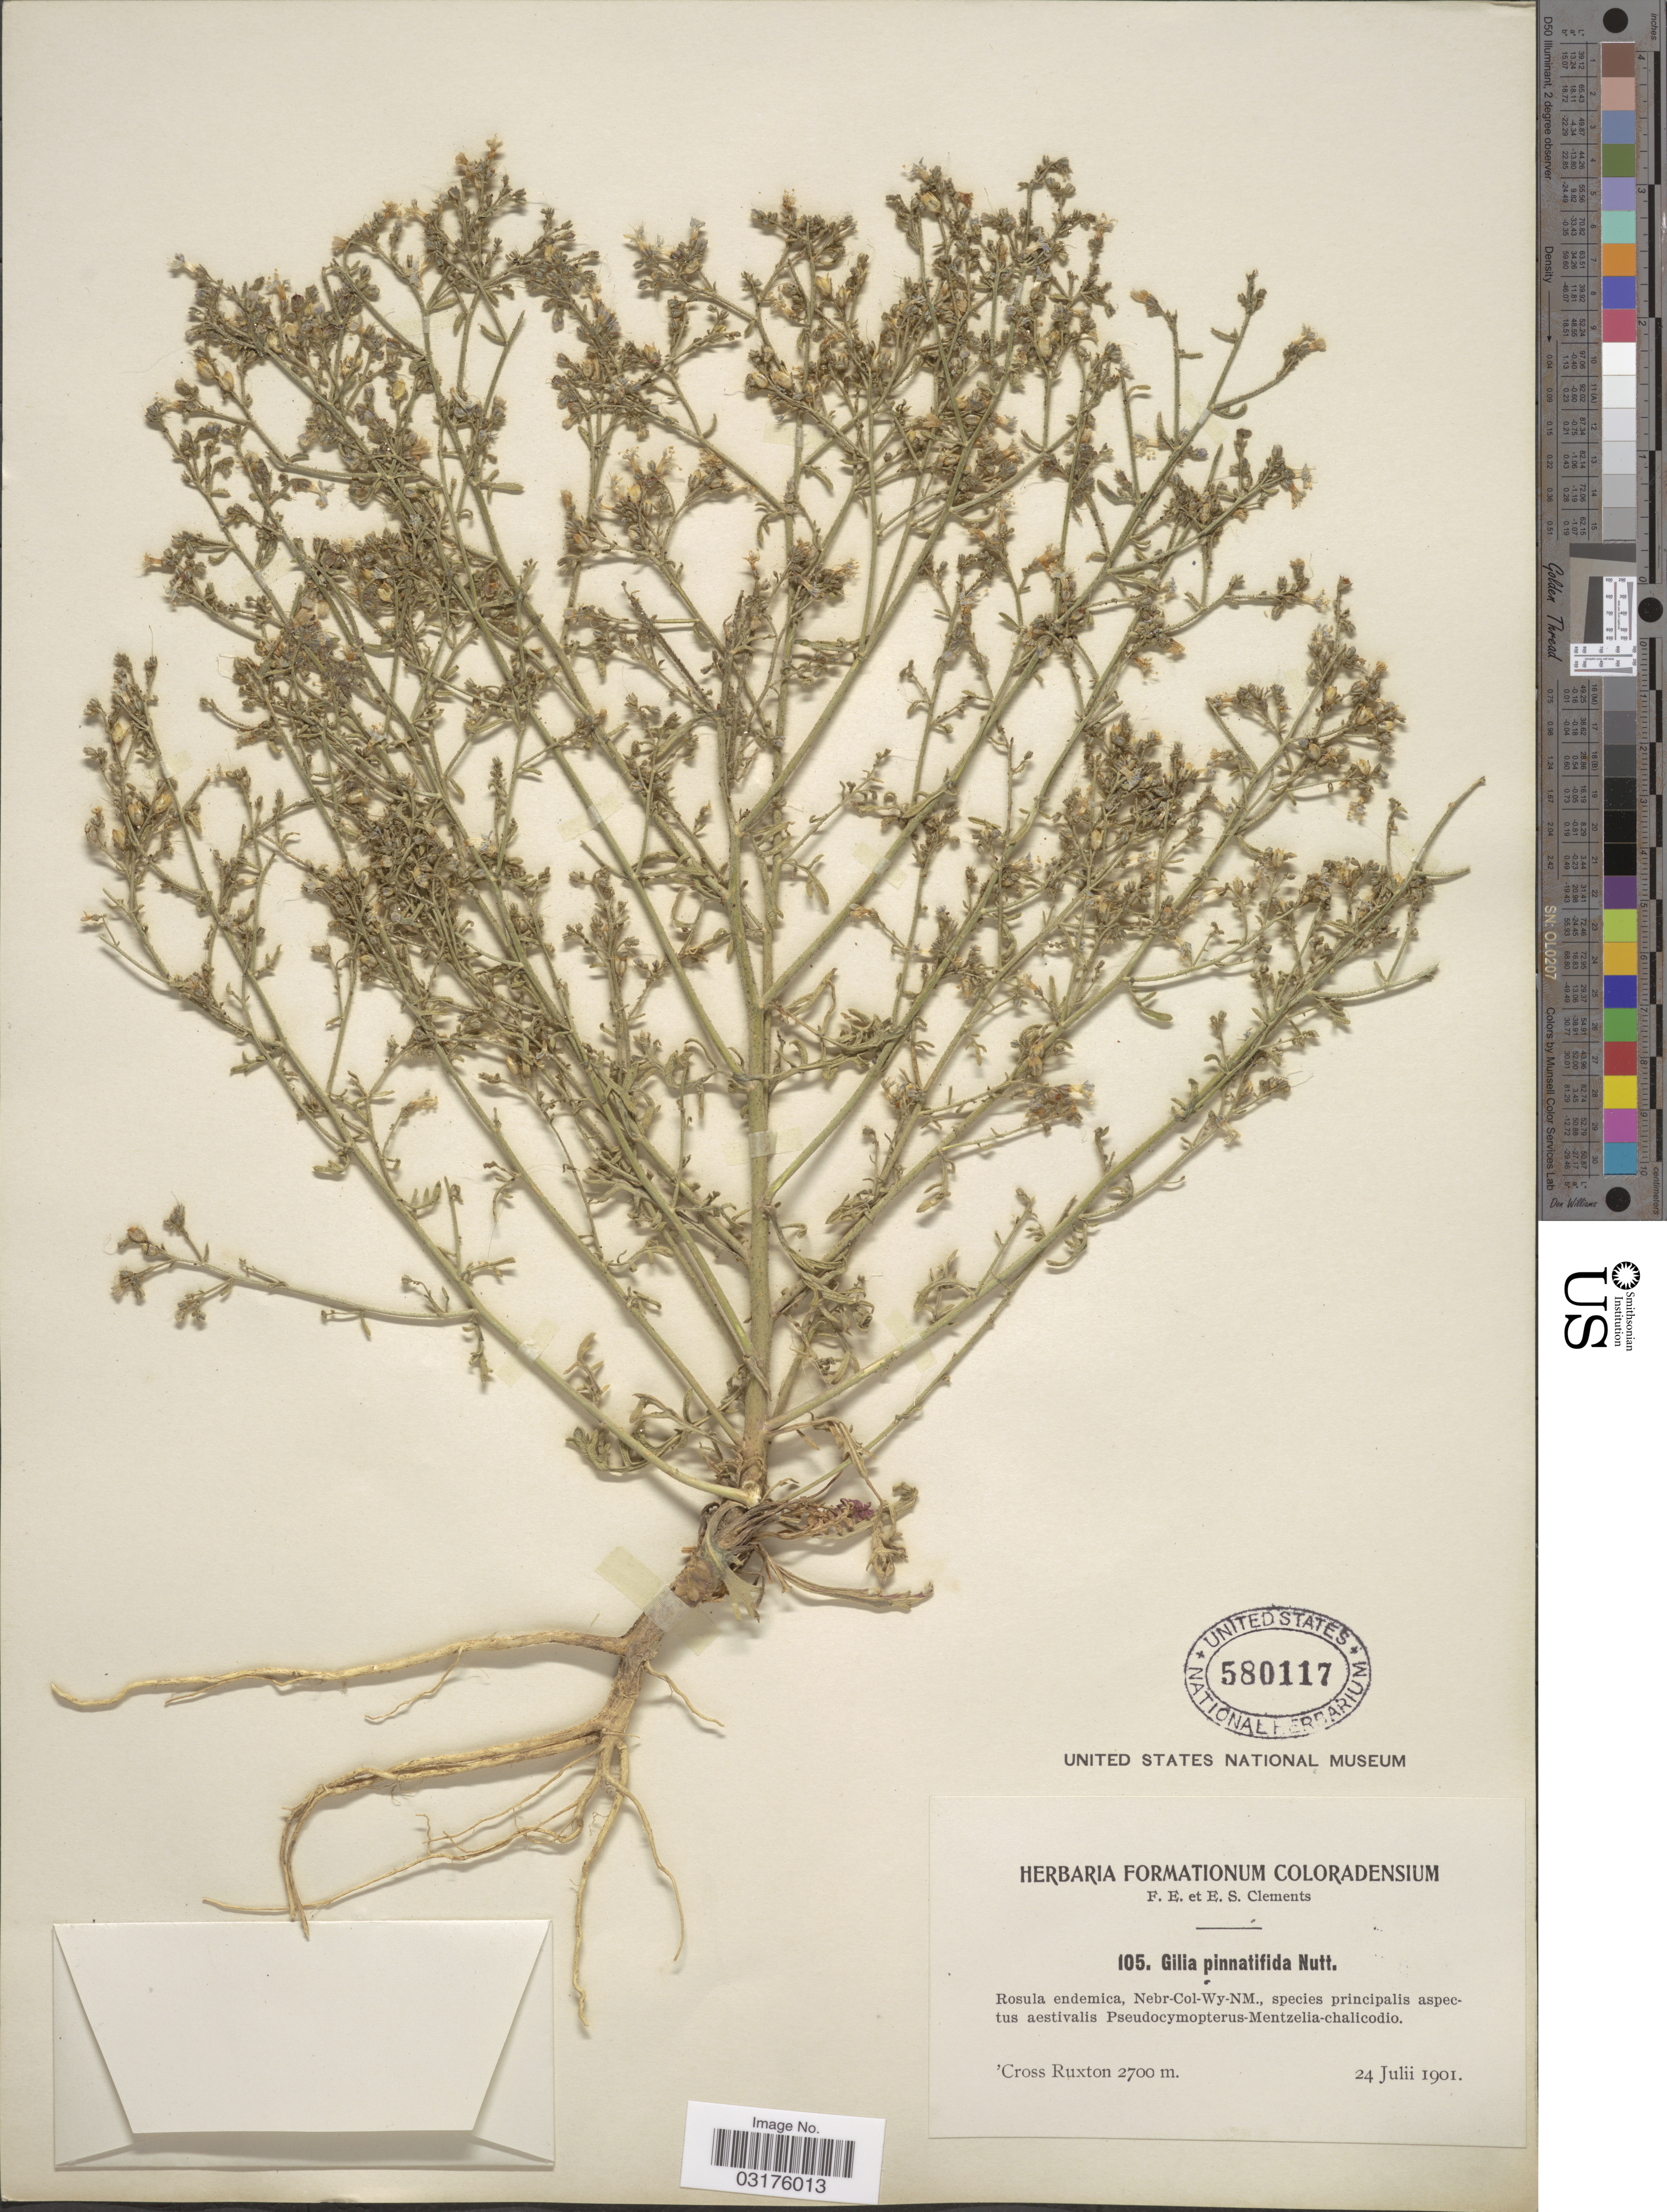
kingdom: Plantae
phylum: Tracheophyta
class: Magnoliopsida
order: Ericales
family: Polemoniaceae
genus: Aliciella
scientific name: Aliciella pinnatifida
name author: (Nutt. ex A. Gray) J.M. Porter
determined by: Strong, Mark T., (BOT), Smithsonian Institution - National Museum of Natural History (UNITED STATES)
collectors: F. E. Clements & E. S. Clements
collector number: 105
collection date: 1901-07-24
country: United States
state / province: Colorado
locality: Cross Ruxton.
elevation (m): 2700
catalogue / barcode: US 580117